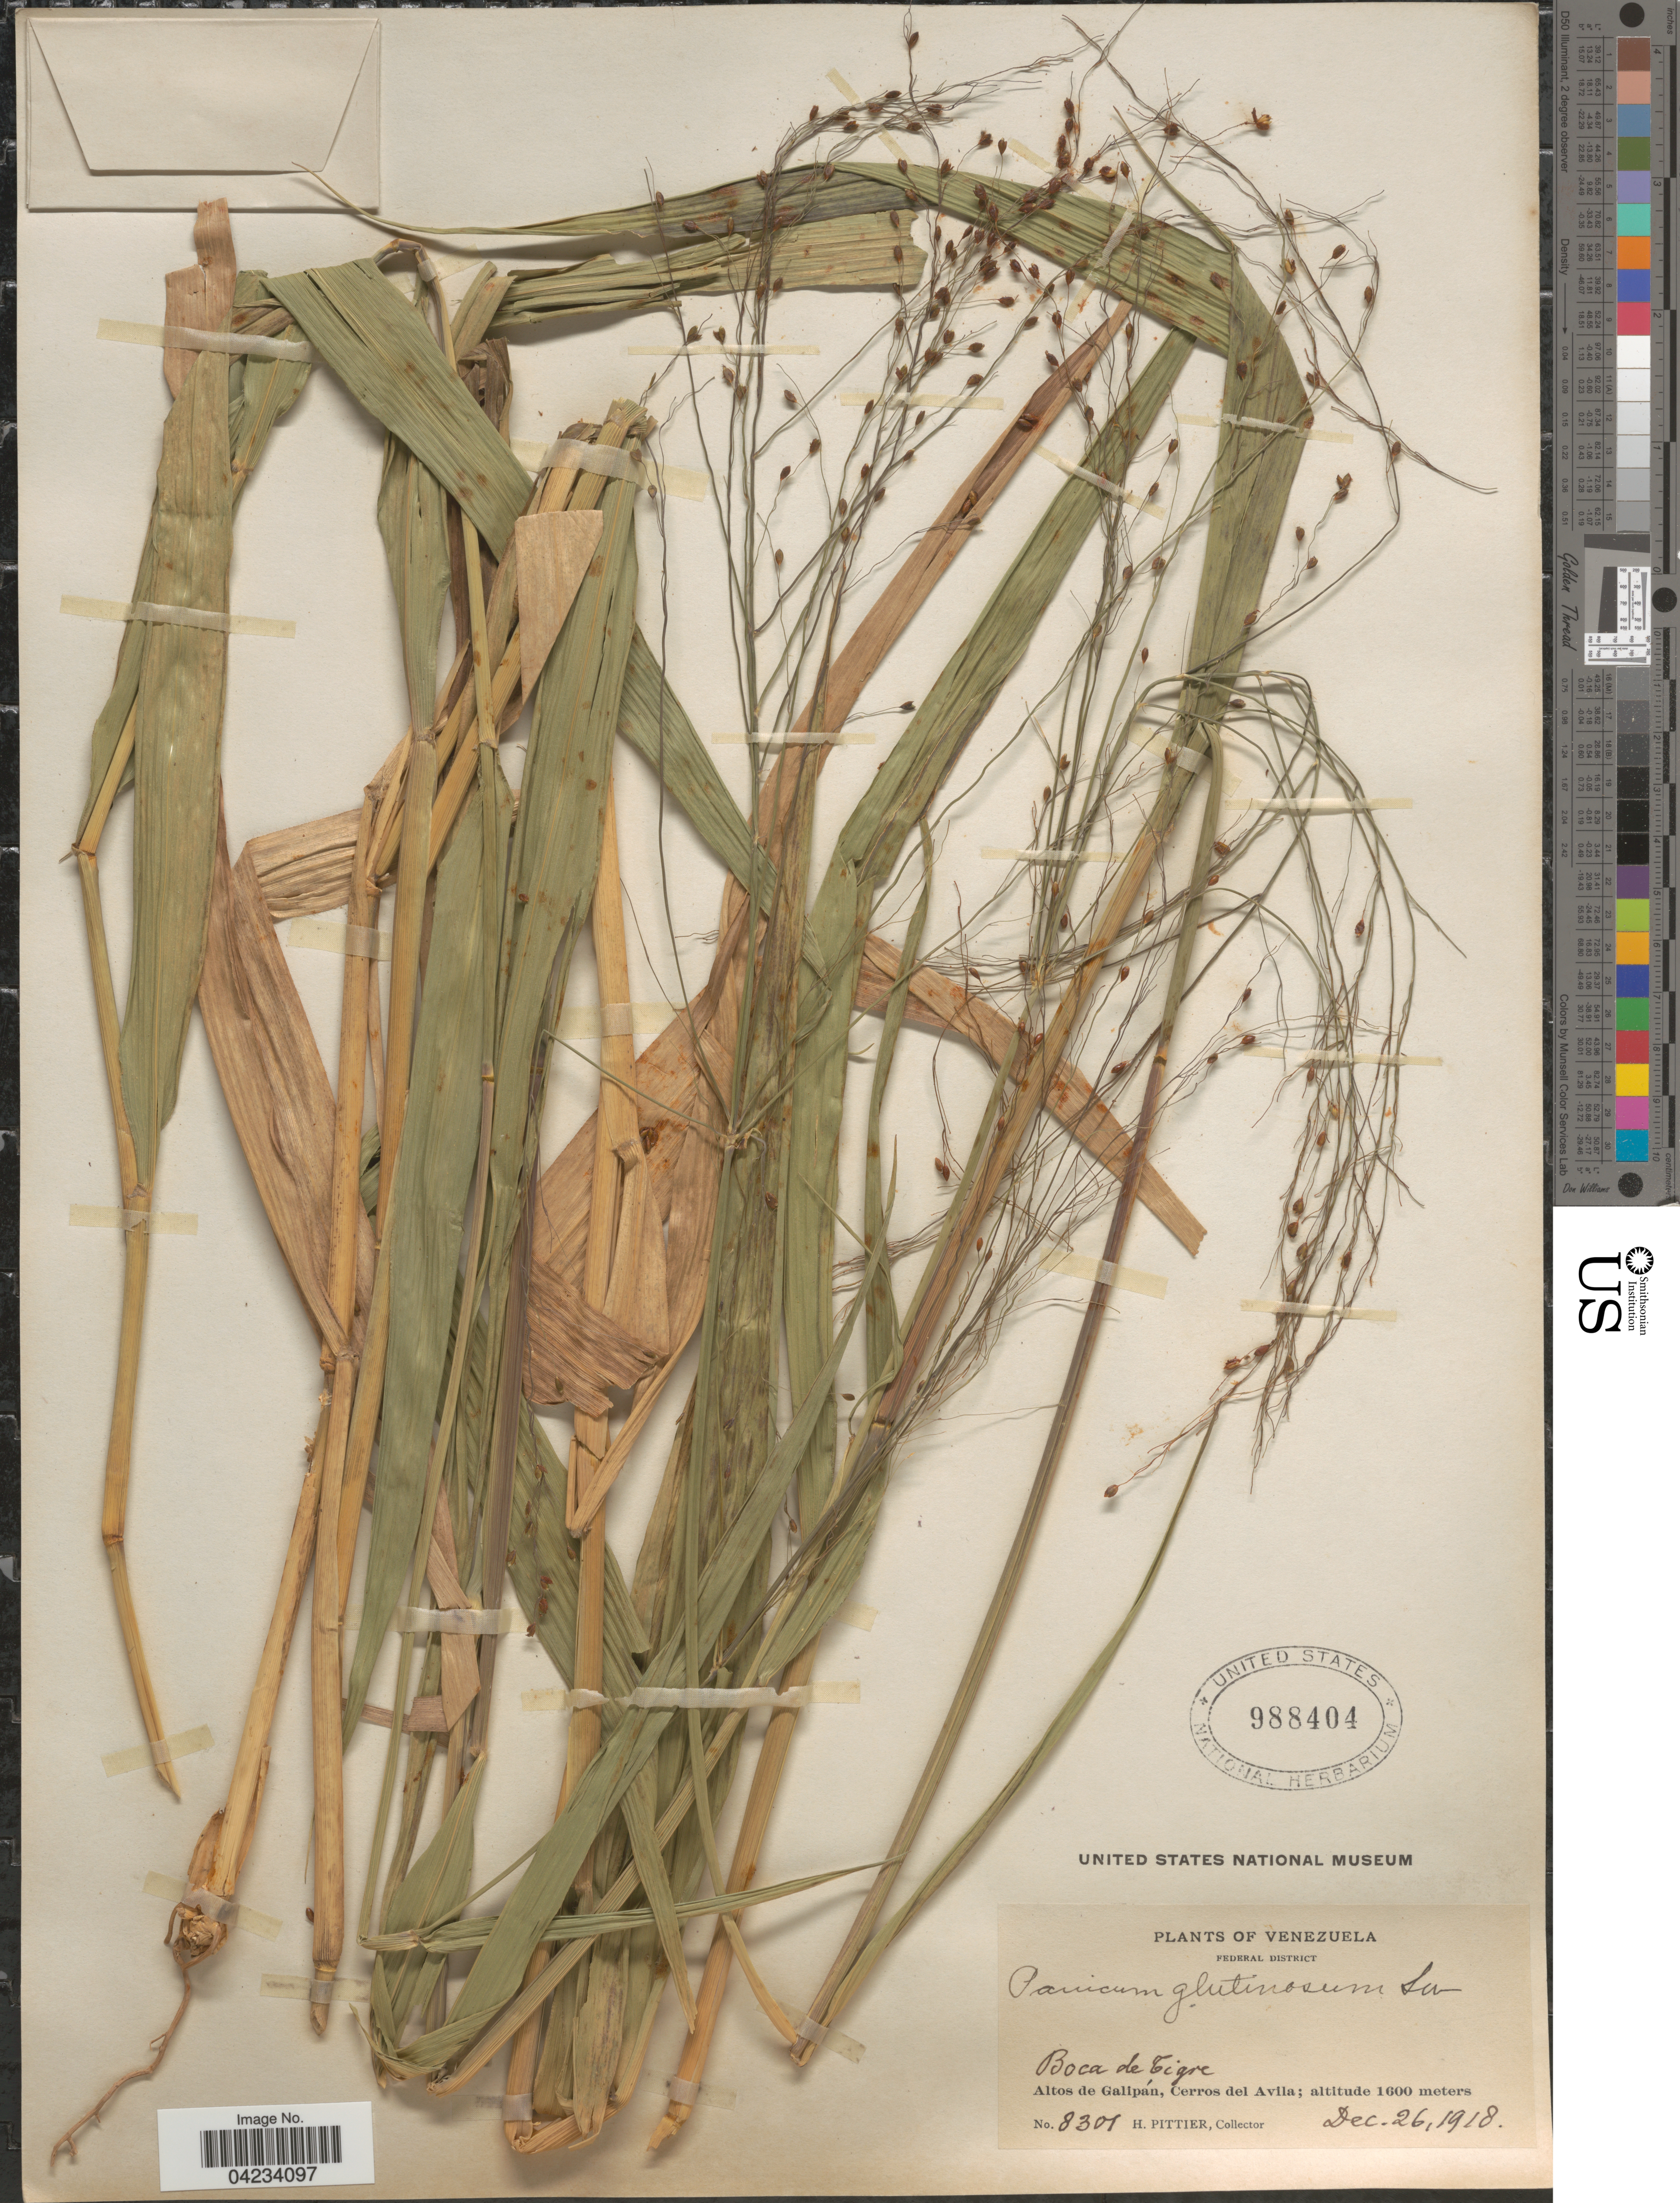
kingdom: Plantae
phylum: Tracheophyta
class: Liliopsida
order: Poales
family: Poaceae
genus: Homolepis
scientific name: Homolepis glutinosa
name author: (Sw.) Zuloaga & Soderstr.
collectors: H. F. Pittier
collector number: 8301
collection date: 1918-12-26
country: Venezuela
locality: Federal District. Boca de Tigre. Altos de Galipán, Cerros del Avila.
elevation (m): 1600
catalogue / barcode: US 988404